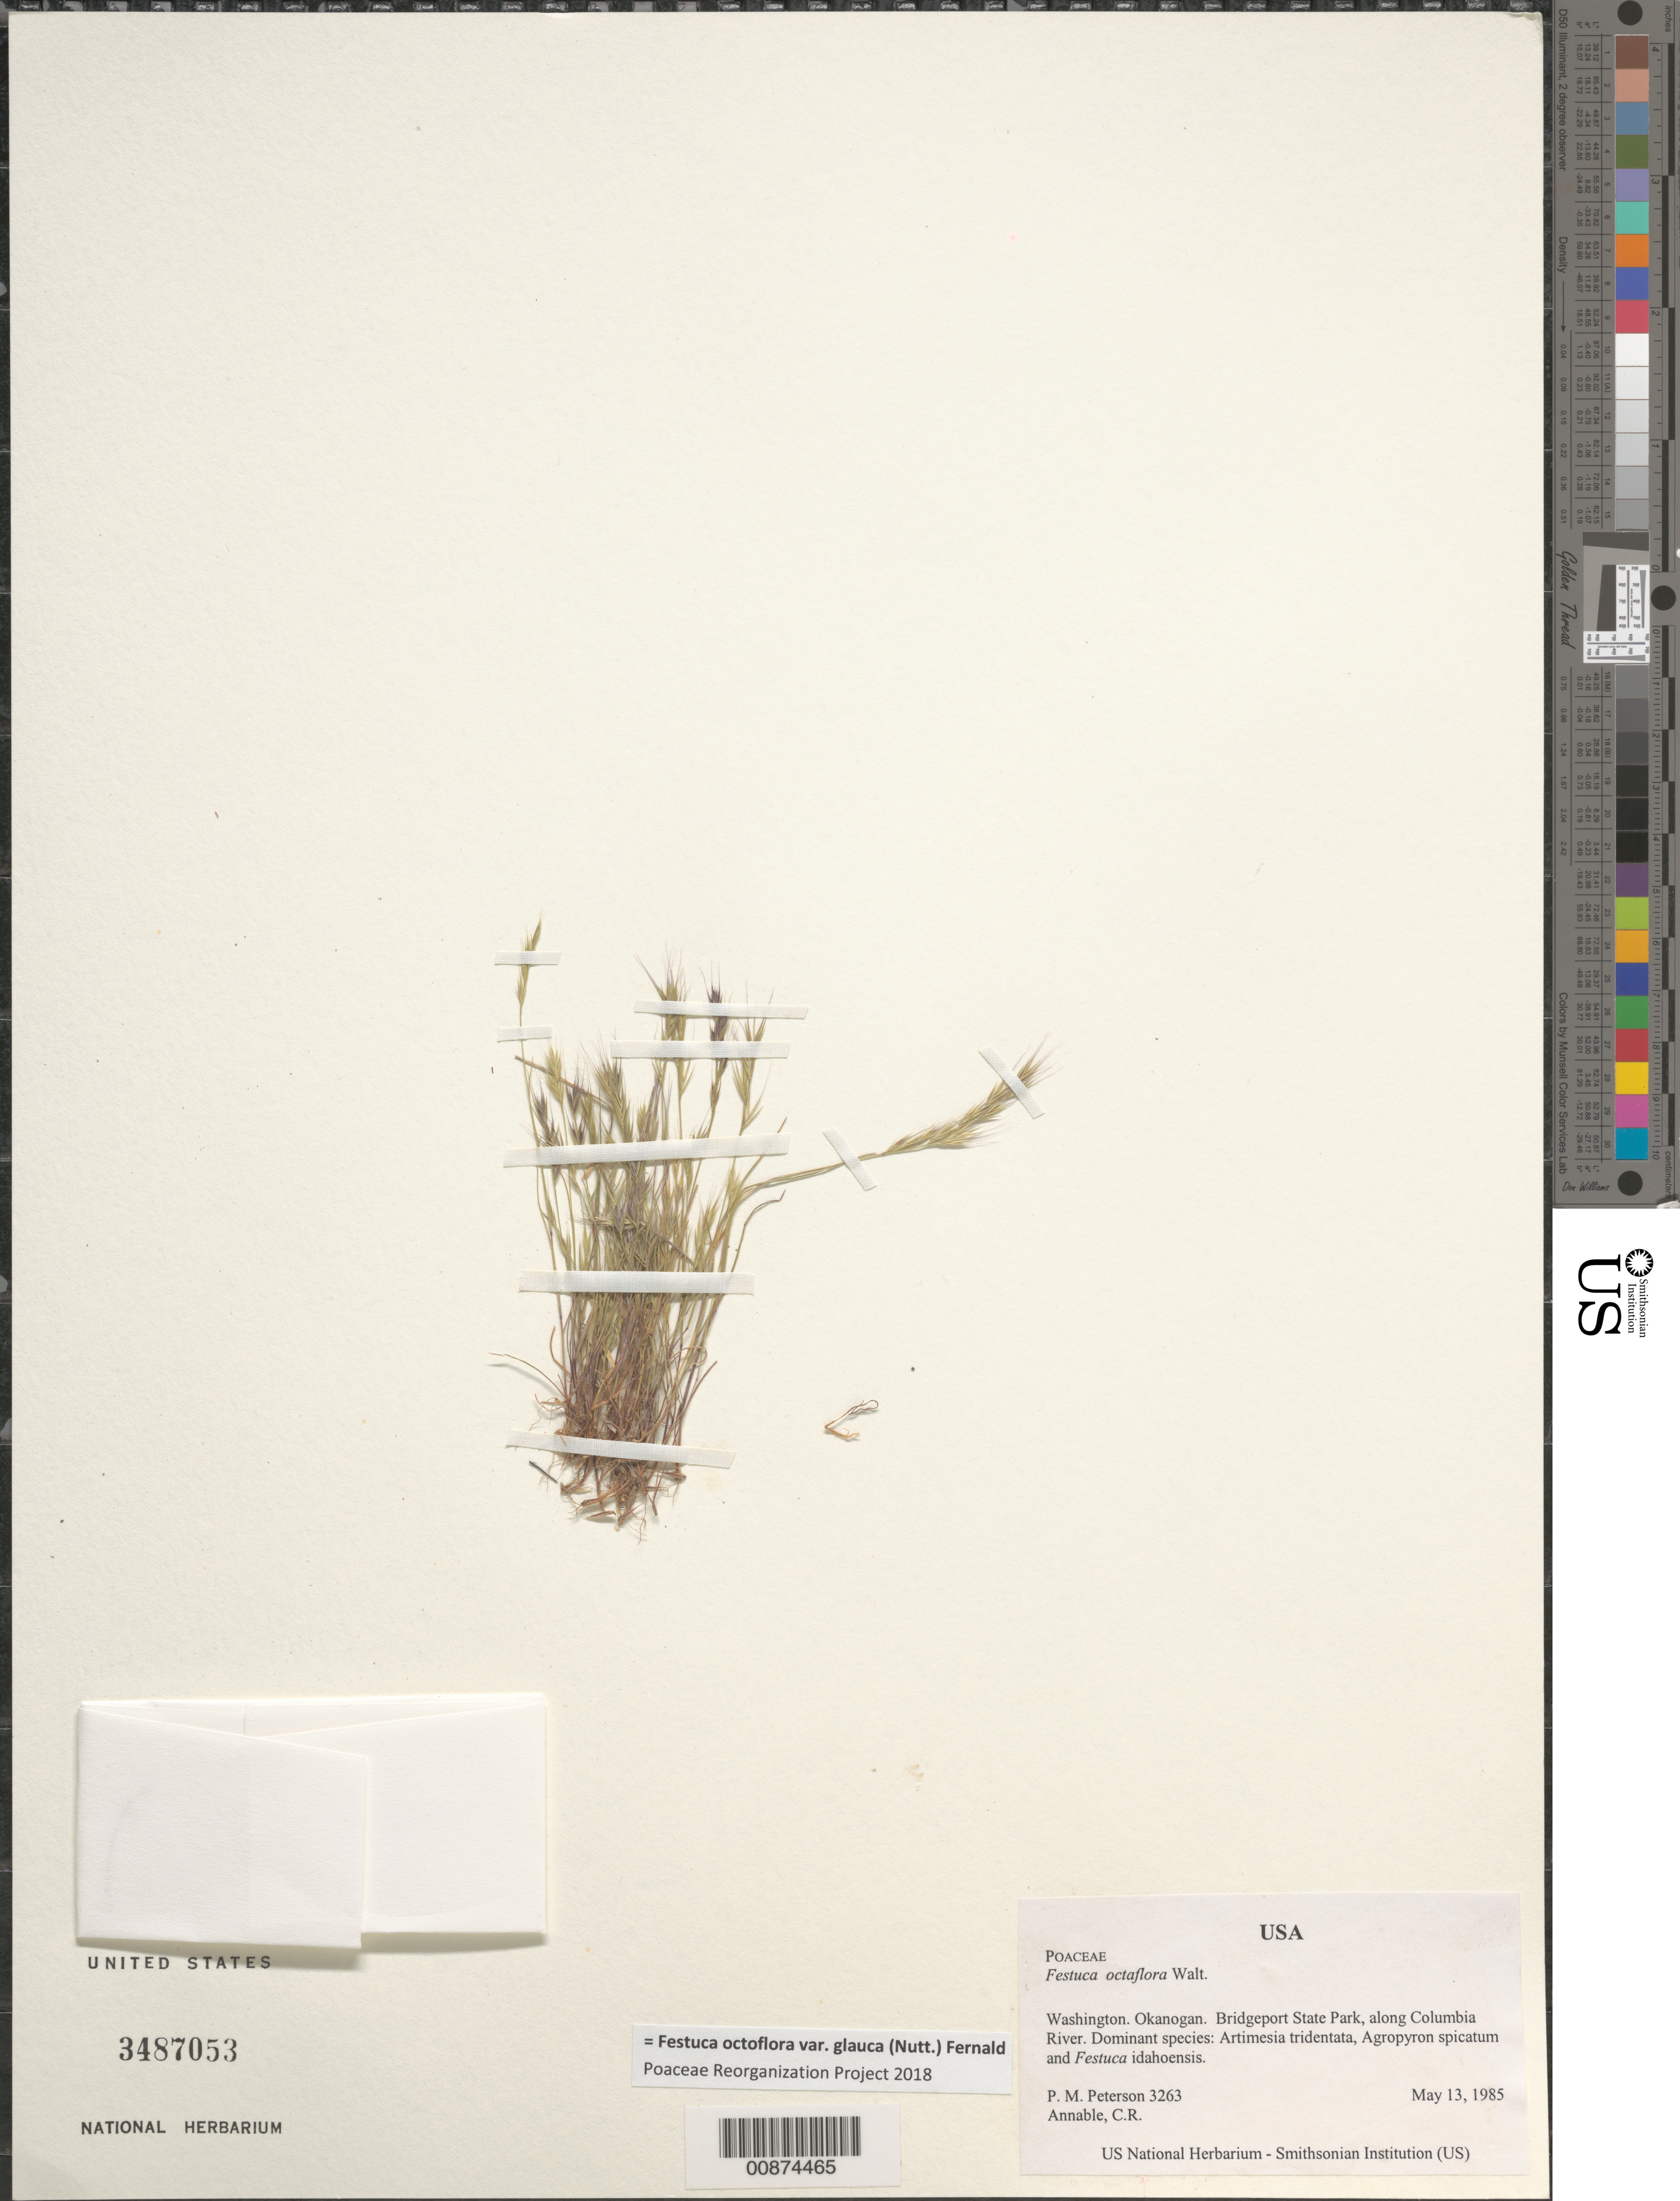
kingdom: Plantae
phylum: Tracheophyta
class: Liliopsida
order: Poales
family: Poaceae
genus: Festuca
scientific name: Festuca octoflora var. glauca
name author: (Nutt.) Fernald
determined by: Poaceae Reorganization Project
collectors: P. M. Peterson & C. R. Annable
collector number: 03263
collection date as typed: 13 May 1985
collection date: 1985-05-13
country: United States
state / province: Washington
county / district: Okanogan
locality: Bridgeport State Park, along Columbia River.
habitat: Dominant species: Artimesia tridentata, Agropyron spicatum and Festuca idahoensis.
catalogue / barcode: US 3487053